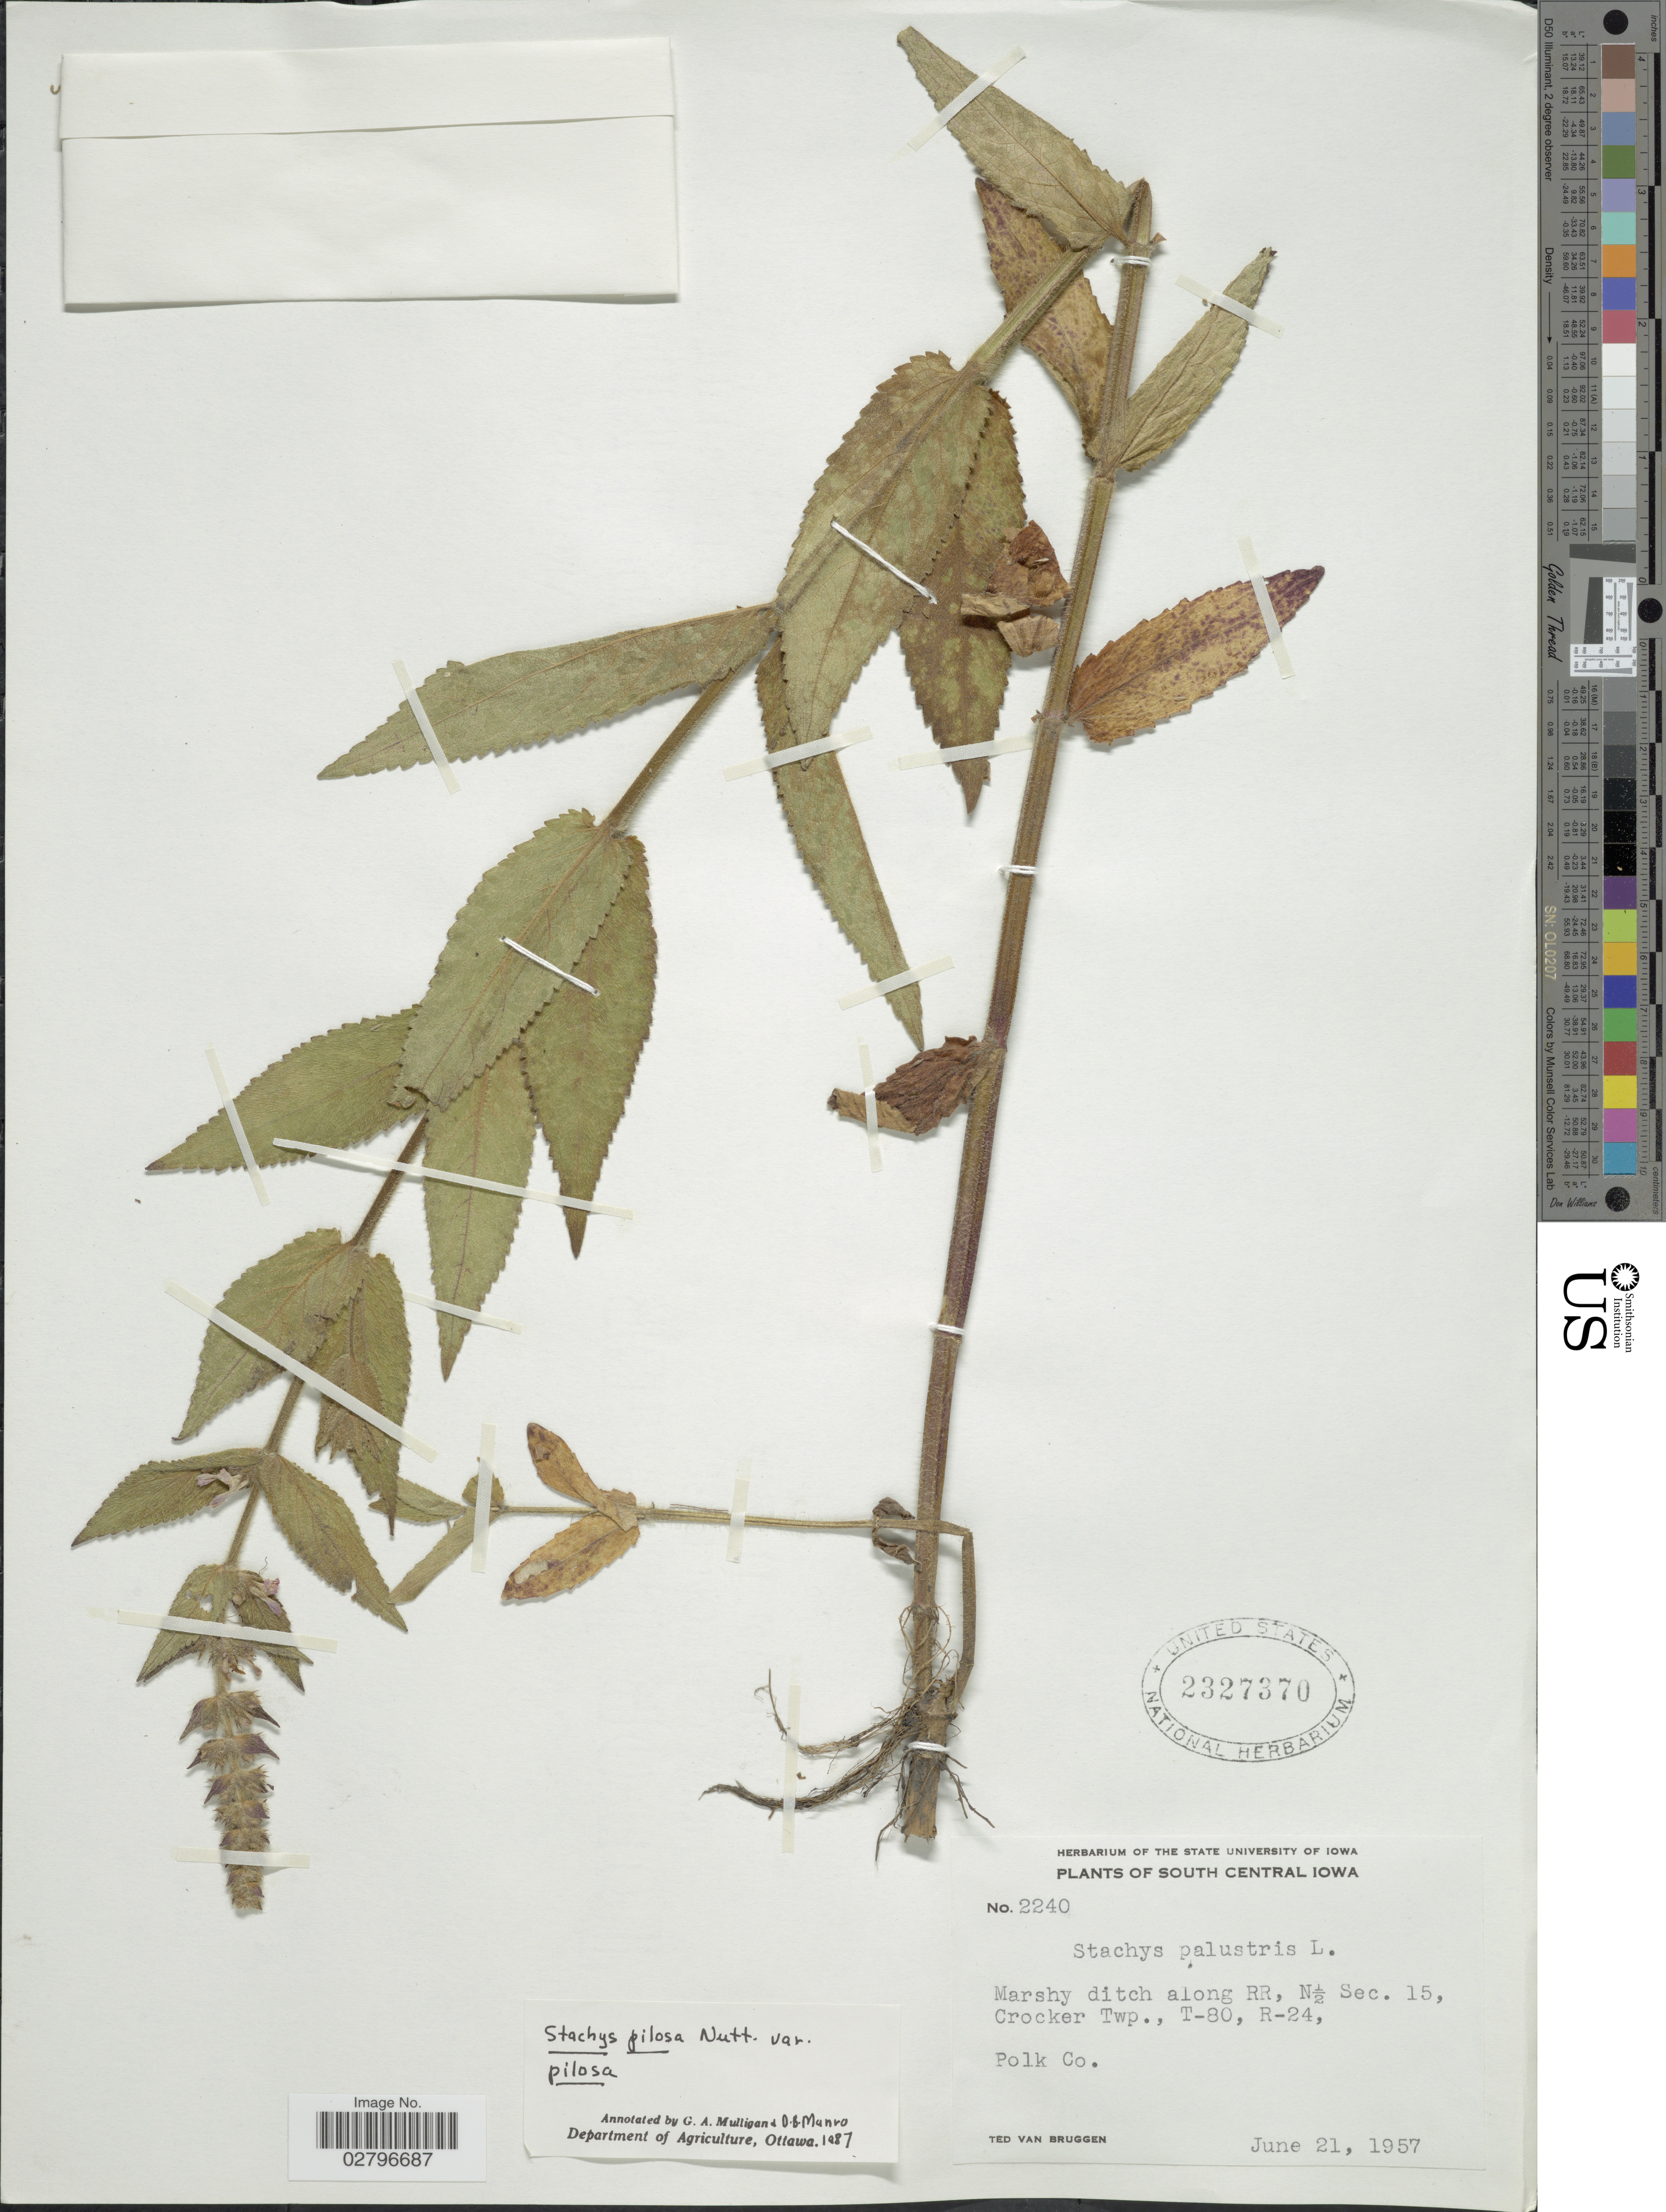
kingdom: Plantae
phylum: Tracheophyta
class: Magnoliopsida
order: Lamiales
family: Lamiaceae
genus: Stachys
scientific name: Stachys pilosa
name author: Nutt.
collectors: T. van Bruggen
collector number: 2240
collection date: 1957-06-21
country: United States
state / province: Iowa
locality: South Central Iowa. Marshy ditch along RR, N½ Sec. 15, Crocker Twp., T-80, R-24, Polk Co.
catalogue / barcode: US 2327370